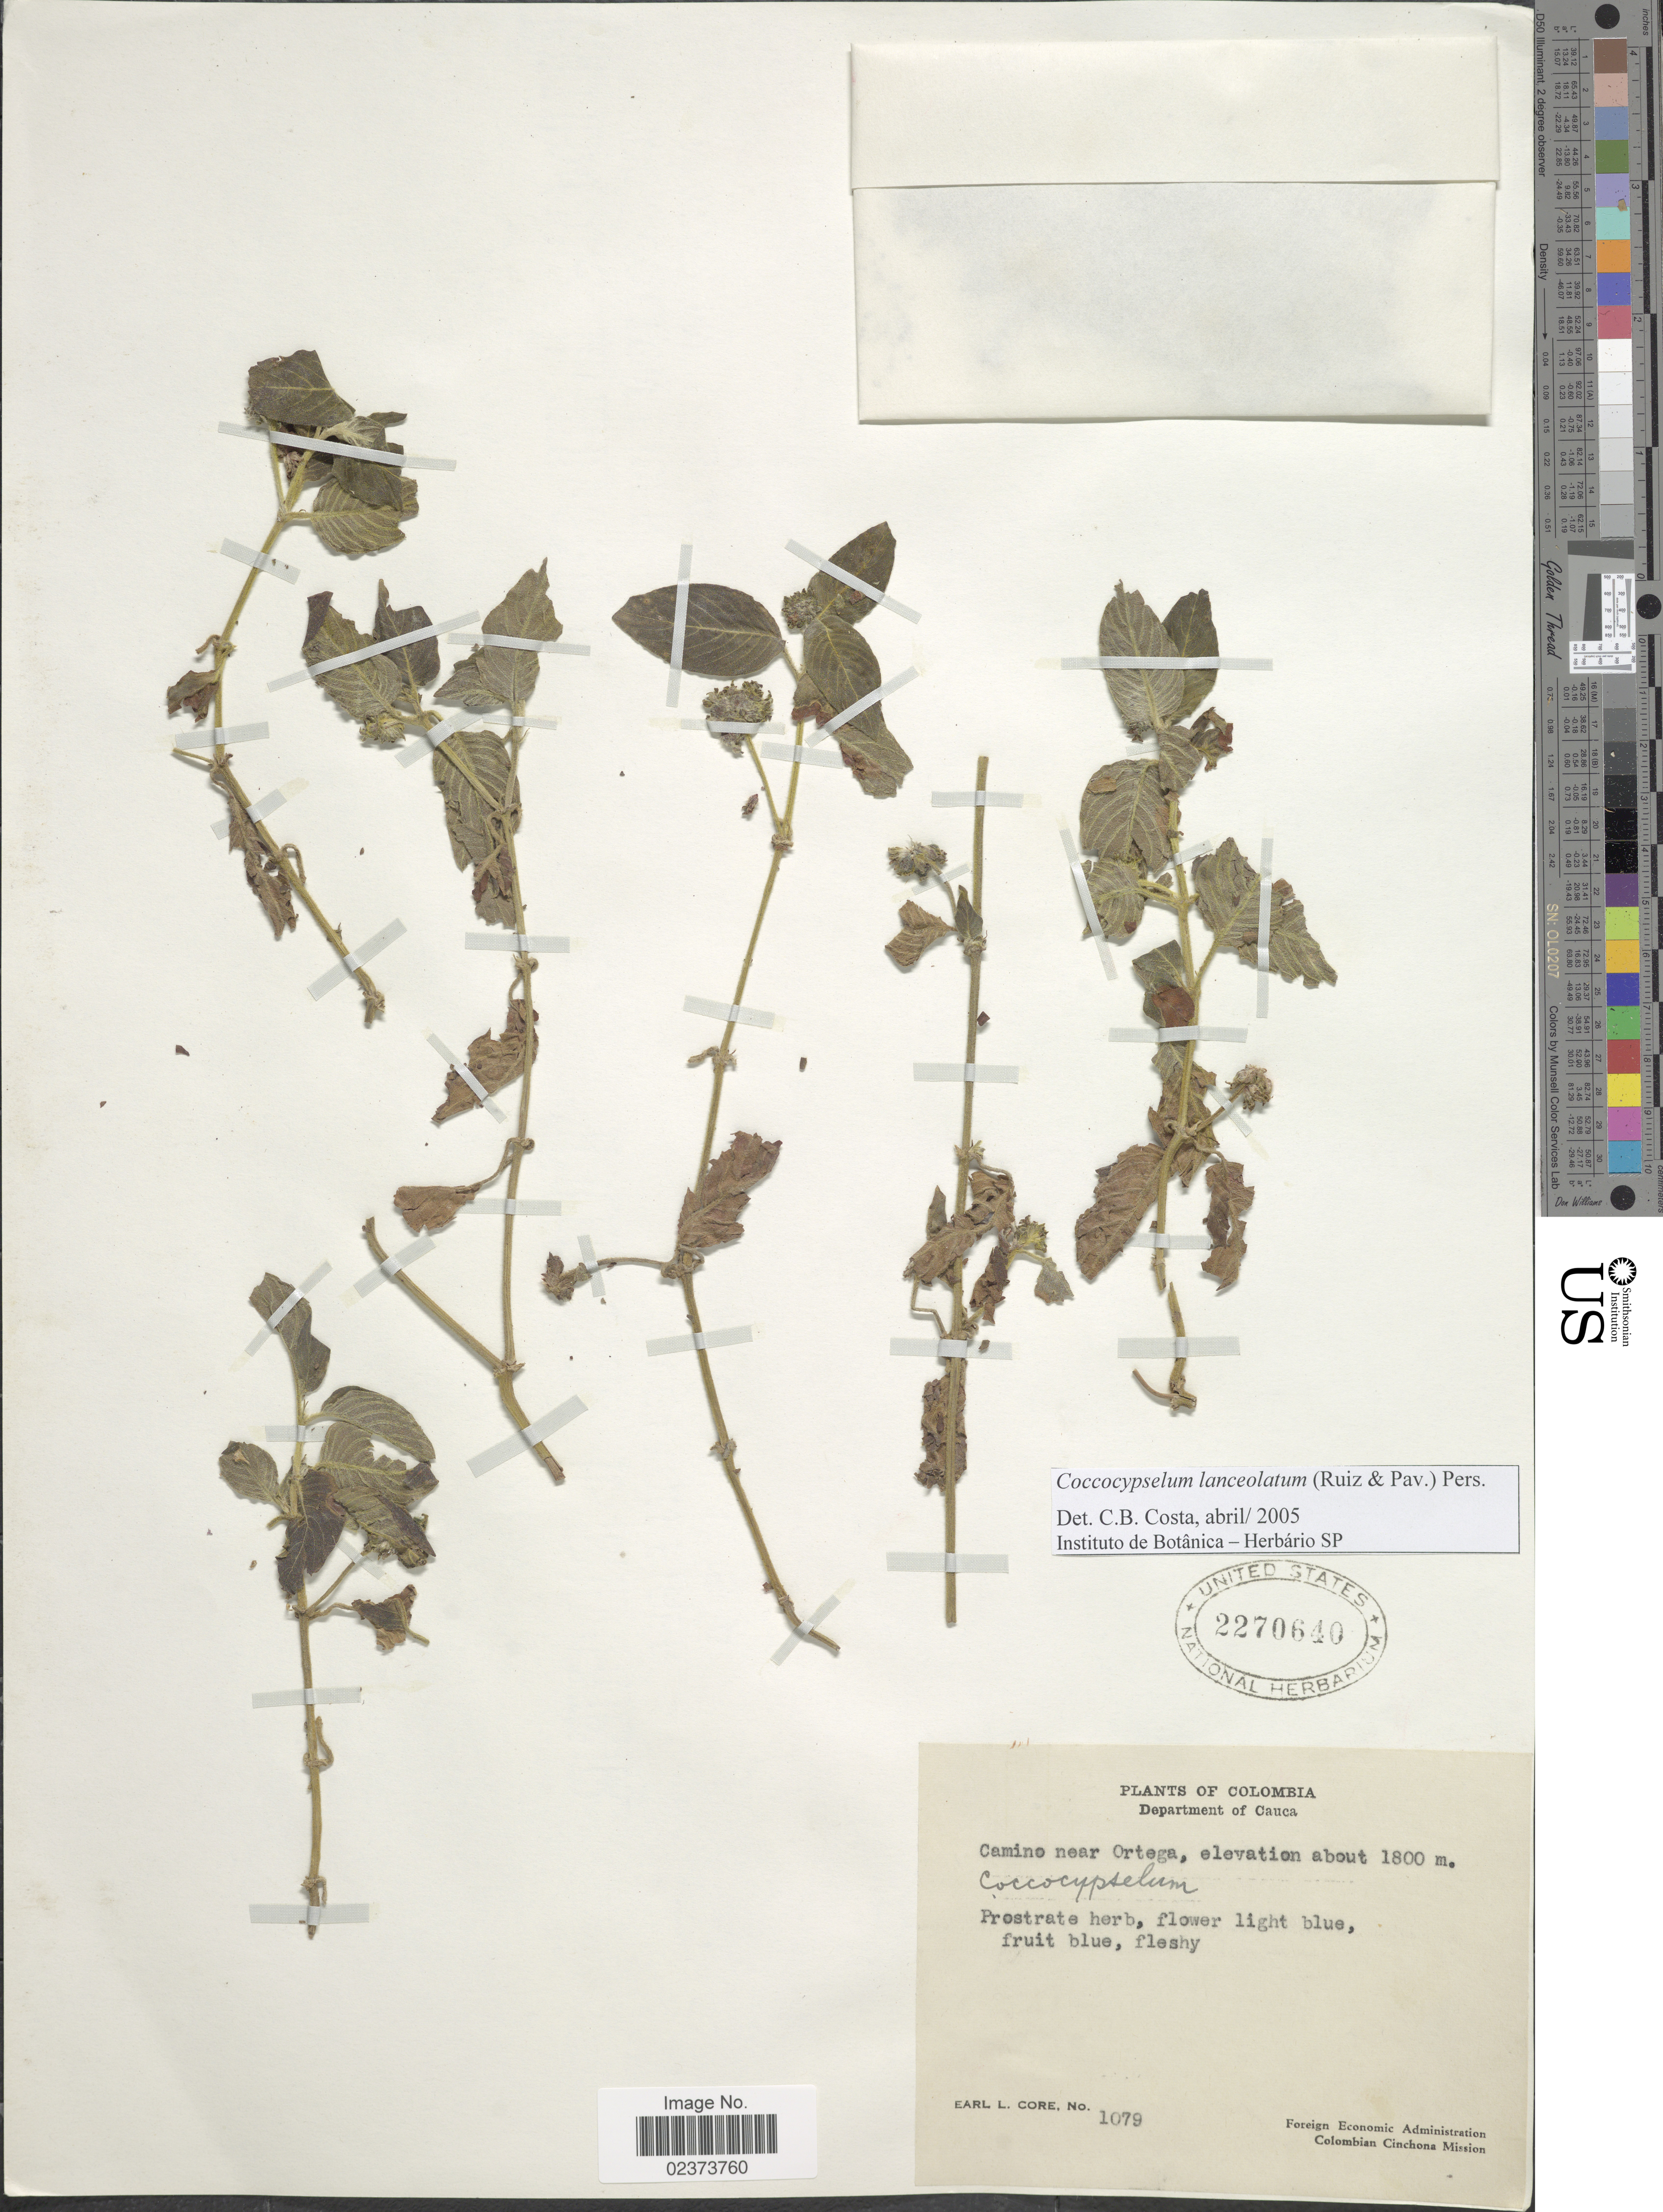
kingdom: Plantae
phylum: Tracheophyta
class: Magnoliopsida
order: Gentianales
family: Rubiaceae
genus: Coccocypselum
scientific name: Coccocypselum lanceolatum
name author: (Ruiz & Pav.) Pers.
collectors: E. L. Core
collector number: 1079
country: Colombia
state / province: Cauca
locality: Department of Cauca, Camino near Ortega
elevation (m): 1800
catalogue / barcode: US 2270640